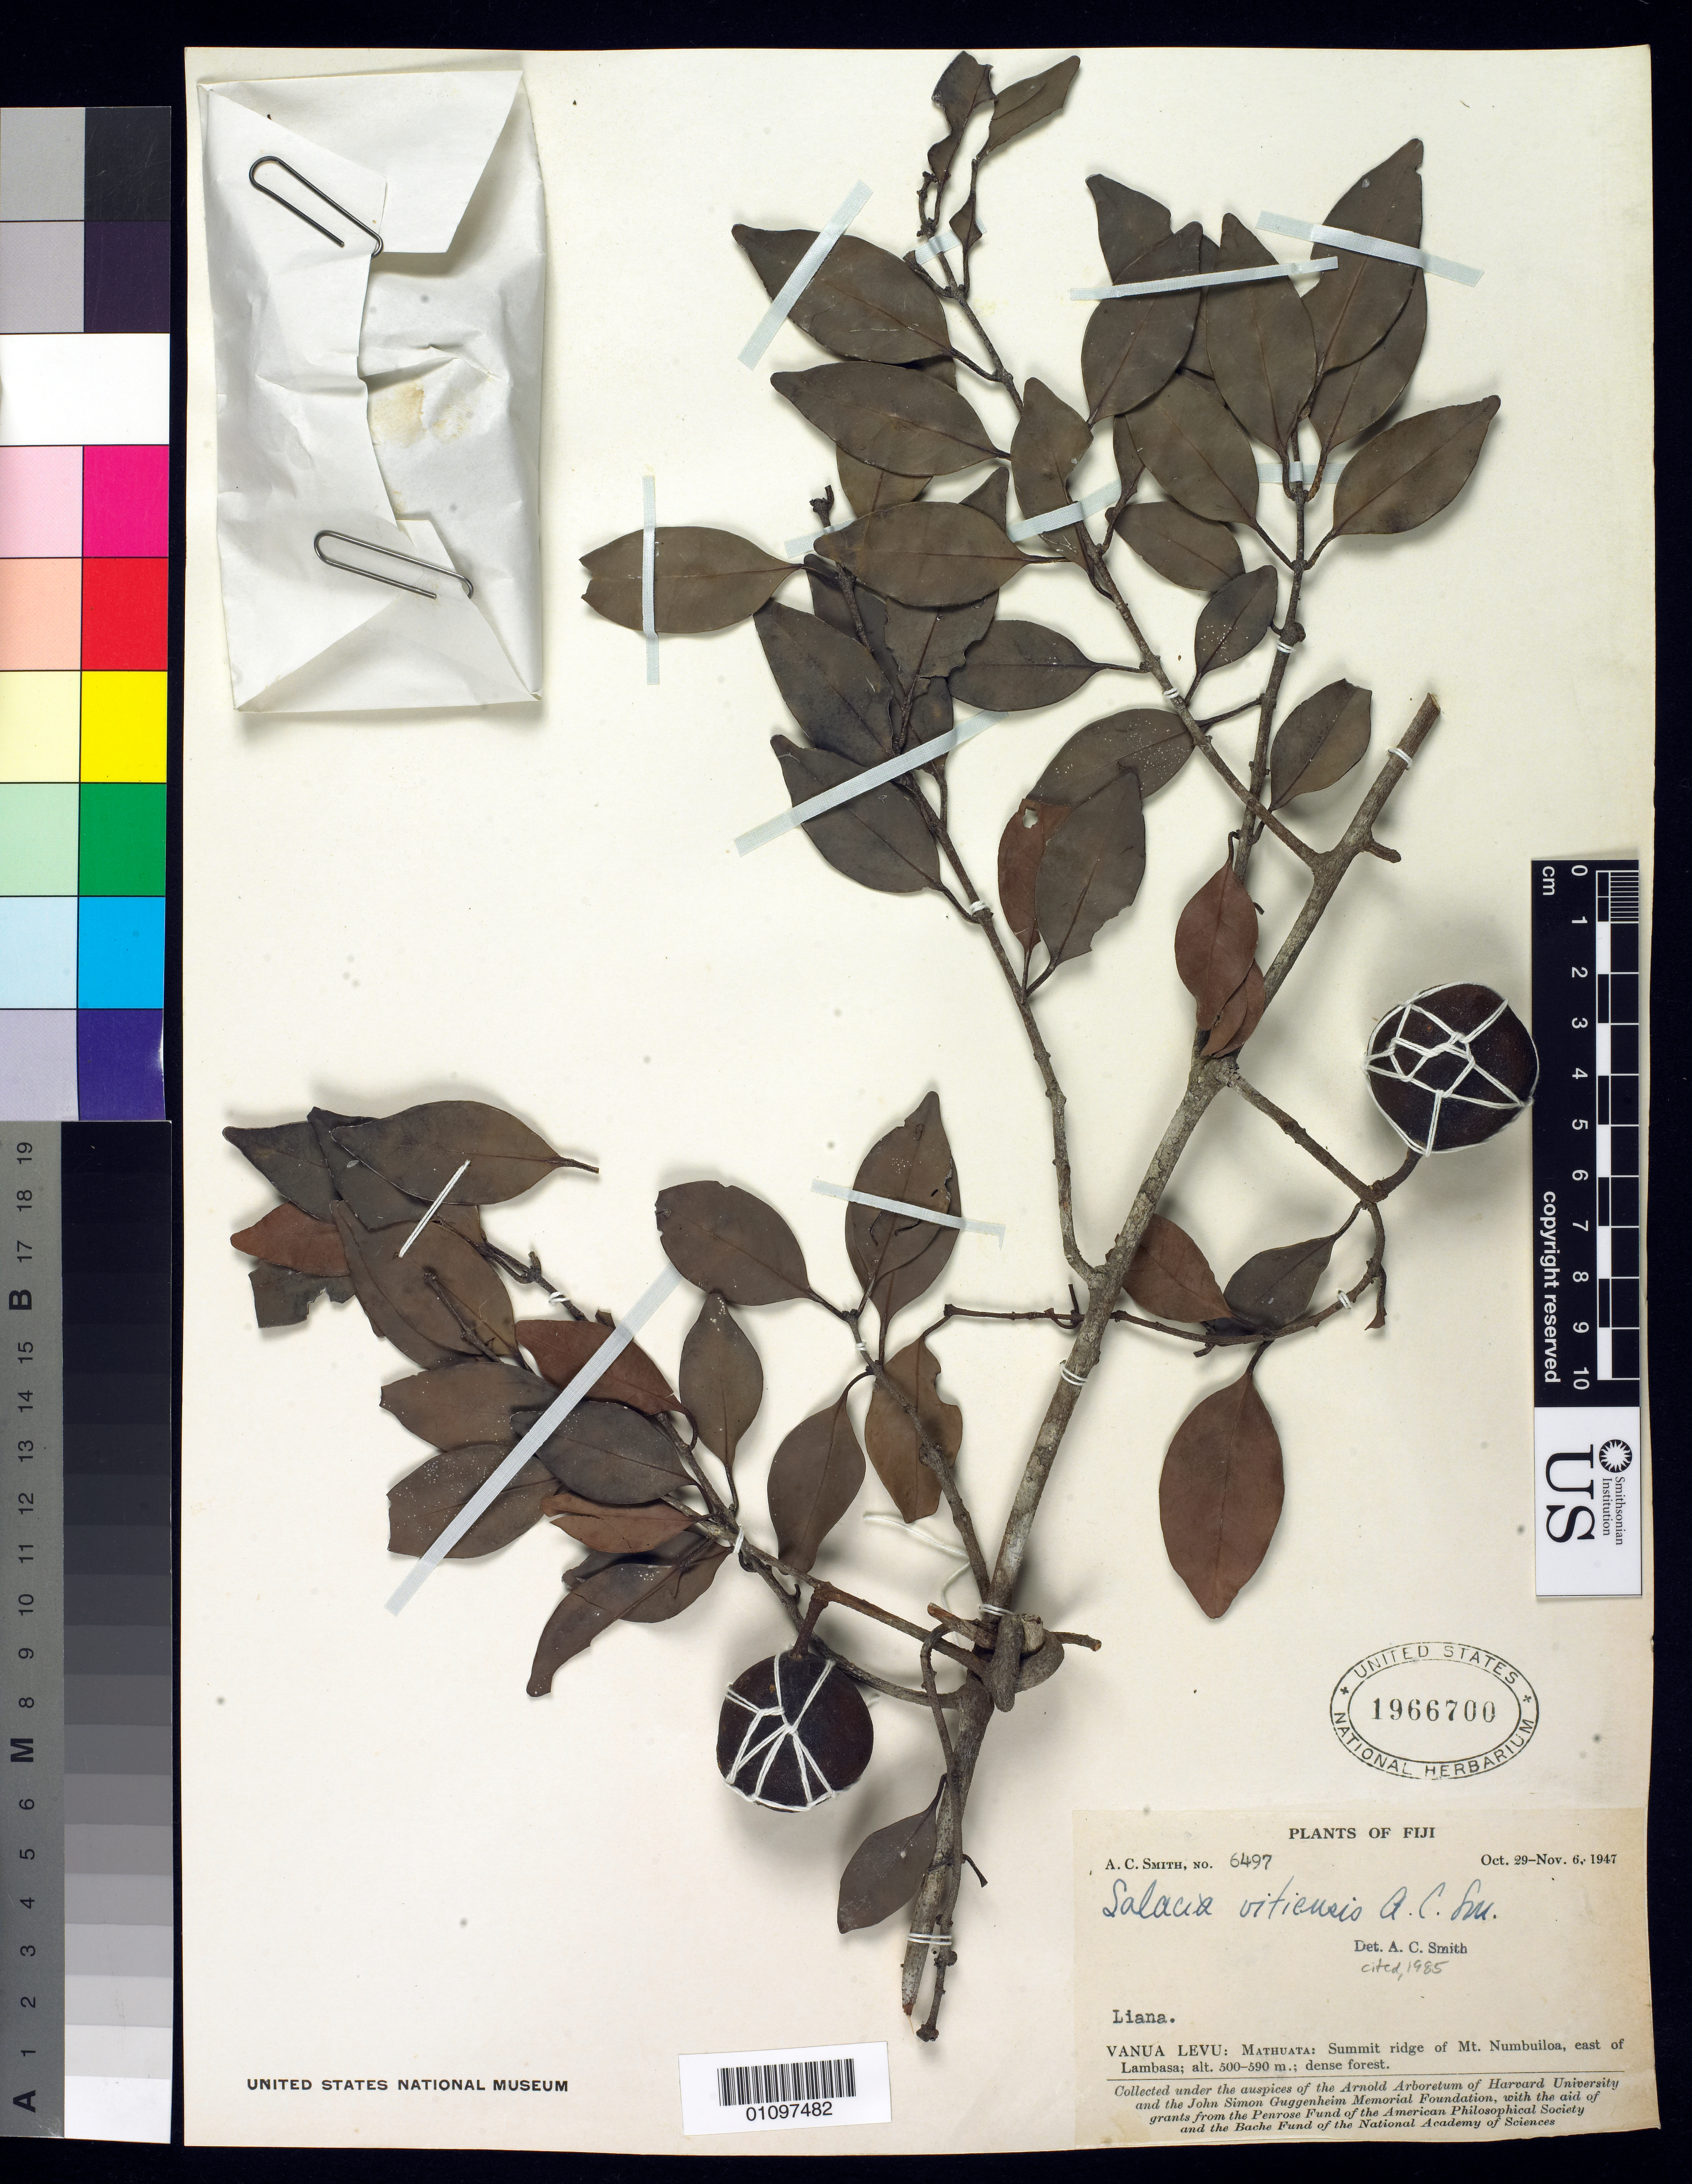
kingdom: Plantae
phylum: Tracheophyta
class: Magnoliopsida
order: Celastrales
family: Celastraceae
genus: Salacia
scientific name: Salacia vitiensis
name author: A.C. Sm.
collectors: A. C. Smith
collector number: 6497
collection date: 1947-10-29/1947-11-06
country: Fiji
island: Vanua Levu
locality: Mathuata; summit ridge of Mt. Numbuiloa, east of Lambasa;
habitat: Dense forest.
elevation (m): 500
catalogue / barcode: US 1966700